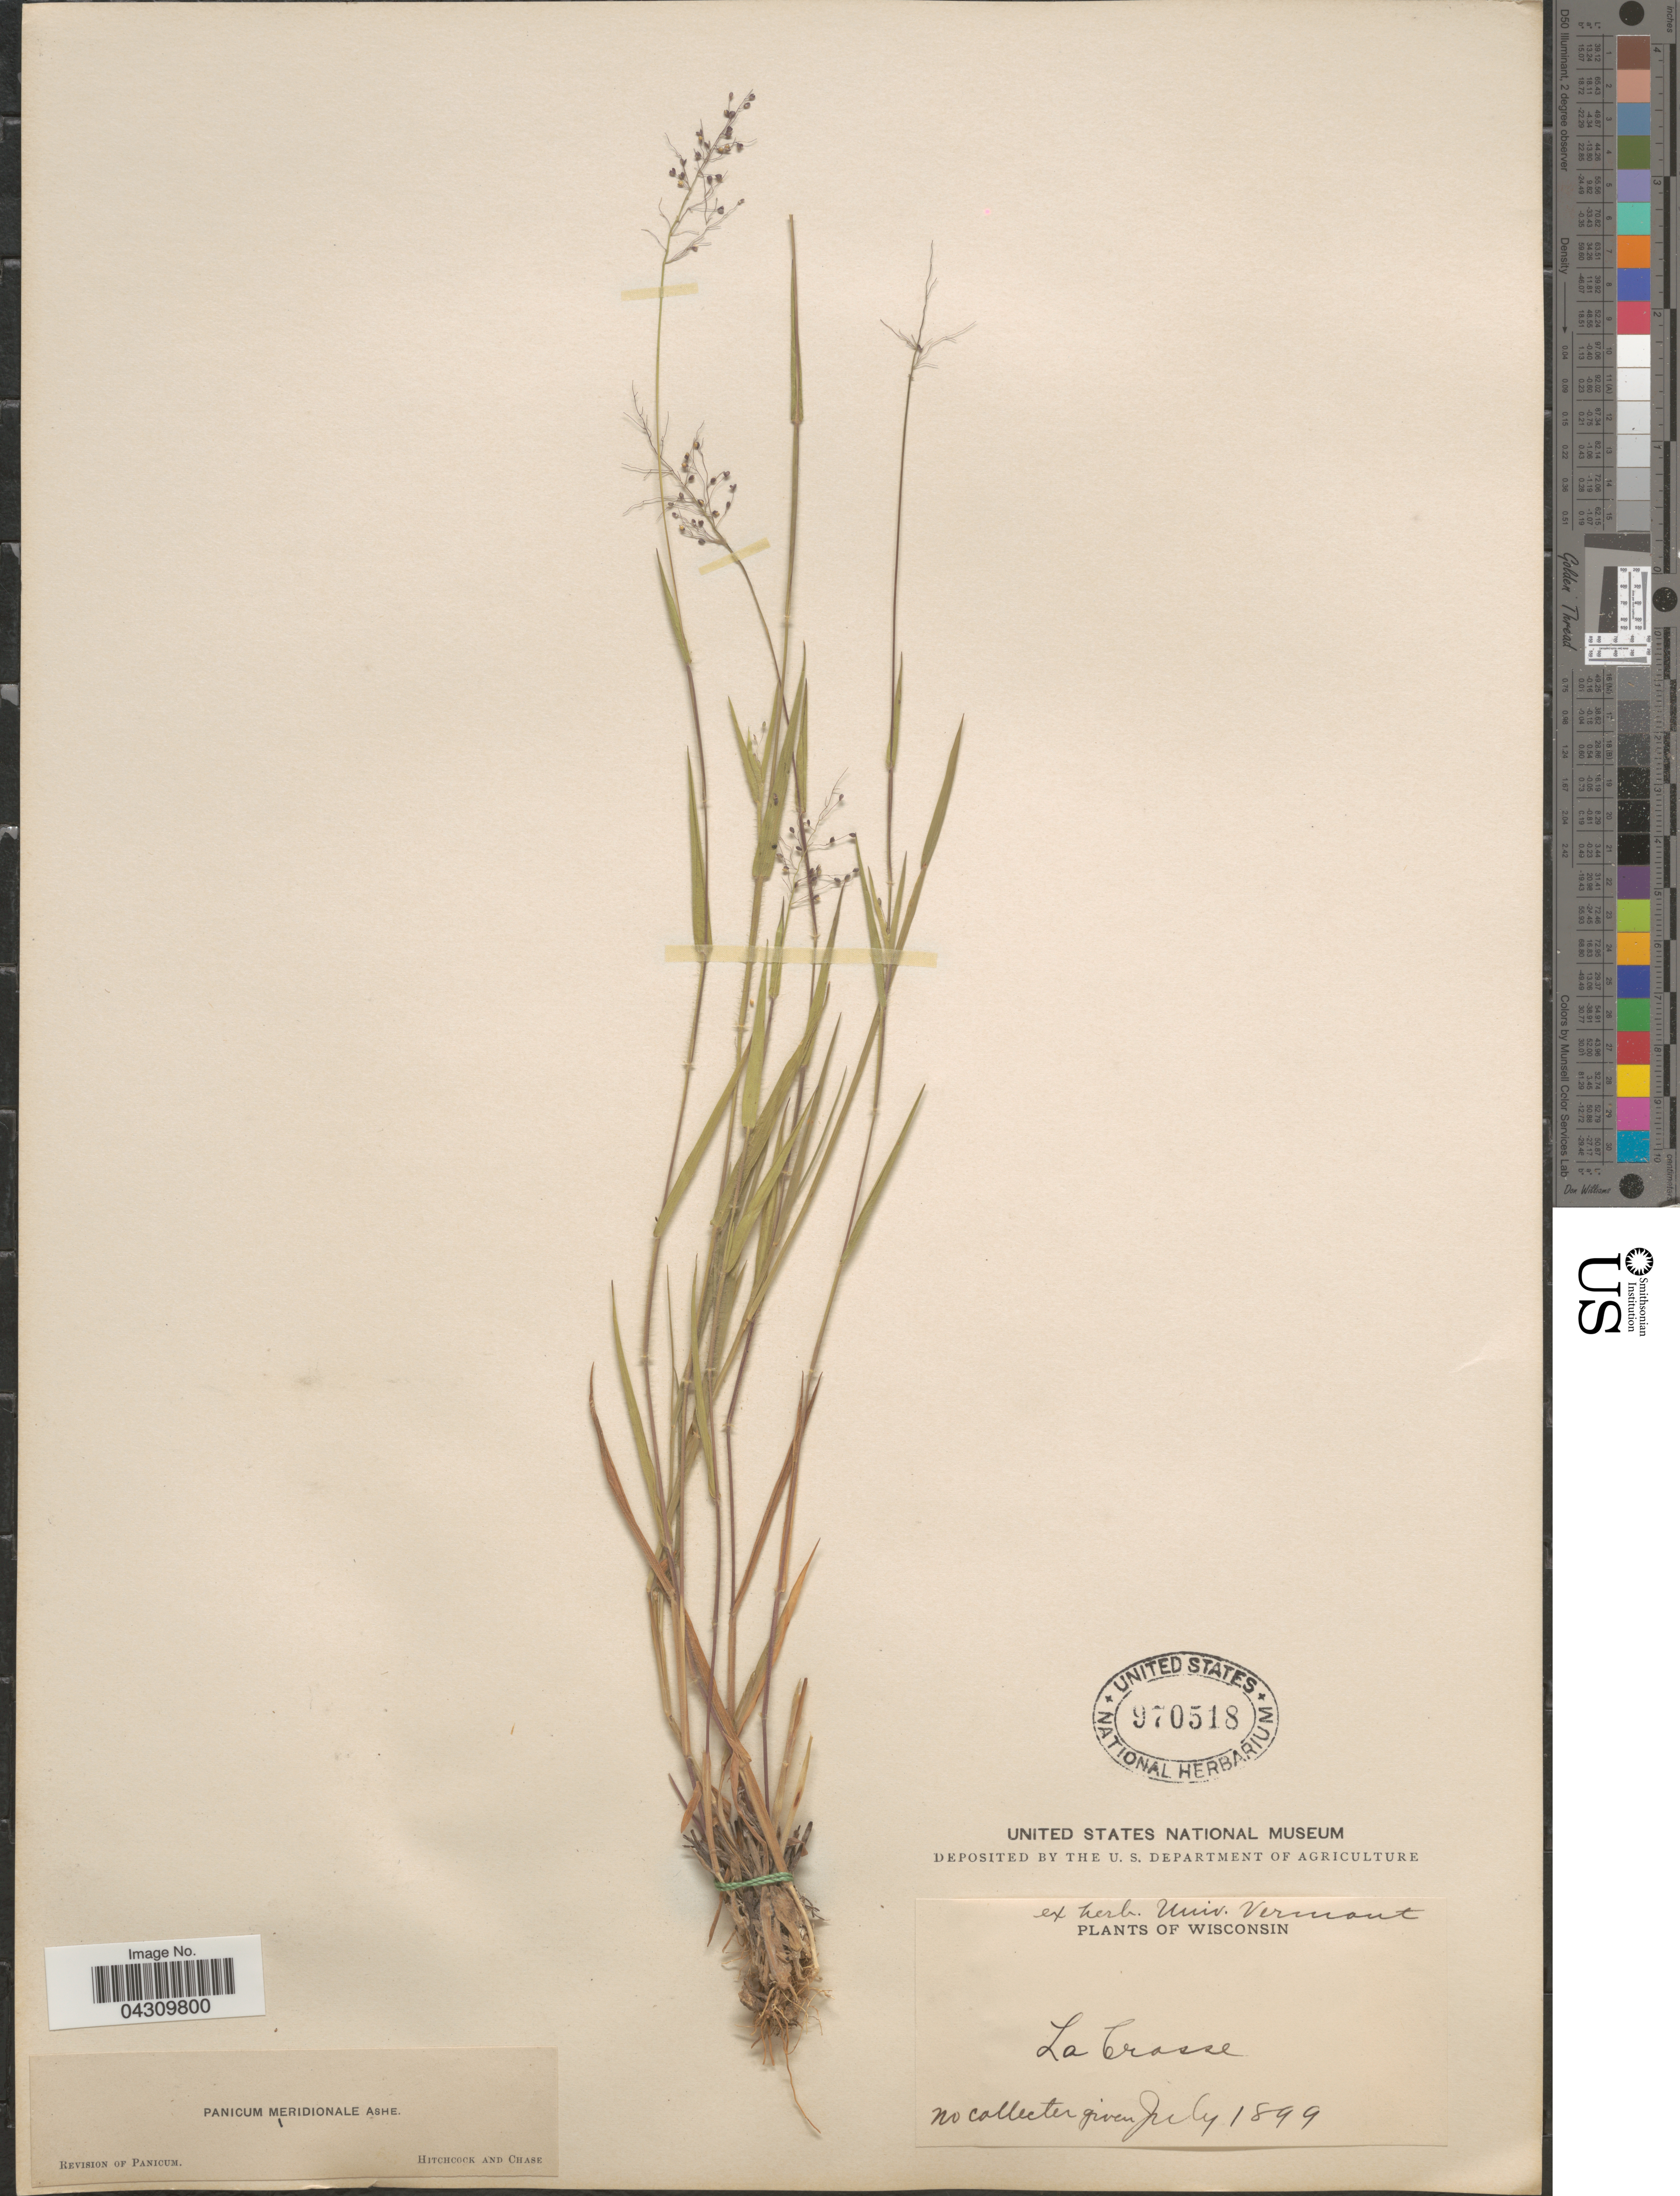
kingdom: Plantae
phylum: Tracheophyta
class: Liliopsida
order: Poales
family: Poaceae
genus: Dichanthelium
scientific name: Dichanthelium acuminatum var. acuminatum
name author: (Sw.) Gould & C.A. Clark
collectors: University of Vermont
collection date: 1899-07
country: United States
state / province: Wisconsin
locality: La Crosse.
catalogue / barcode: US 970518